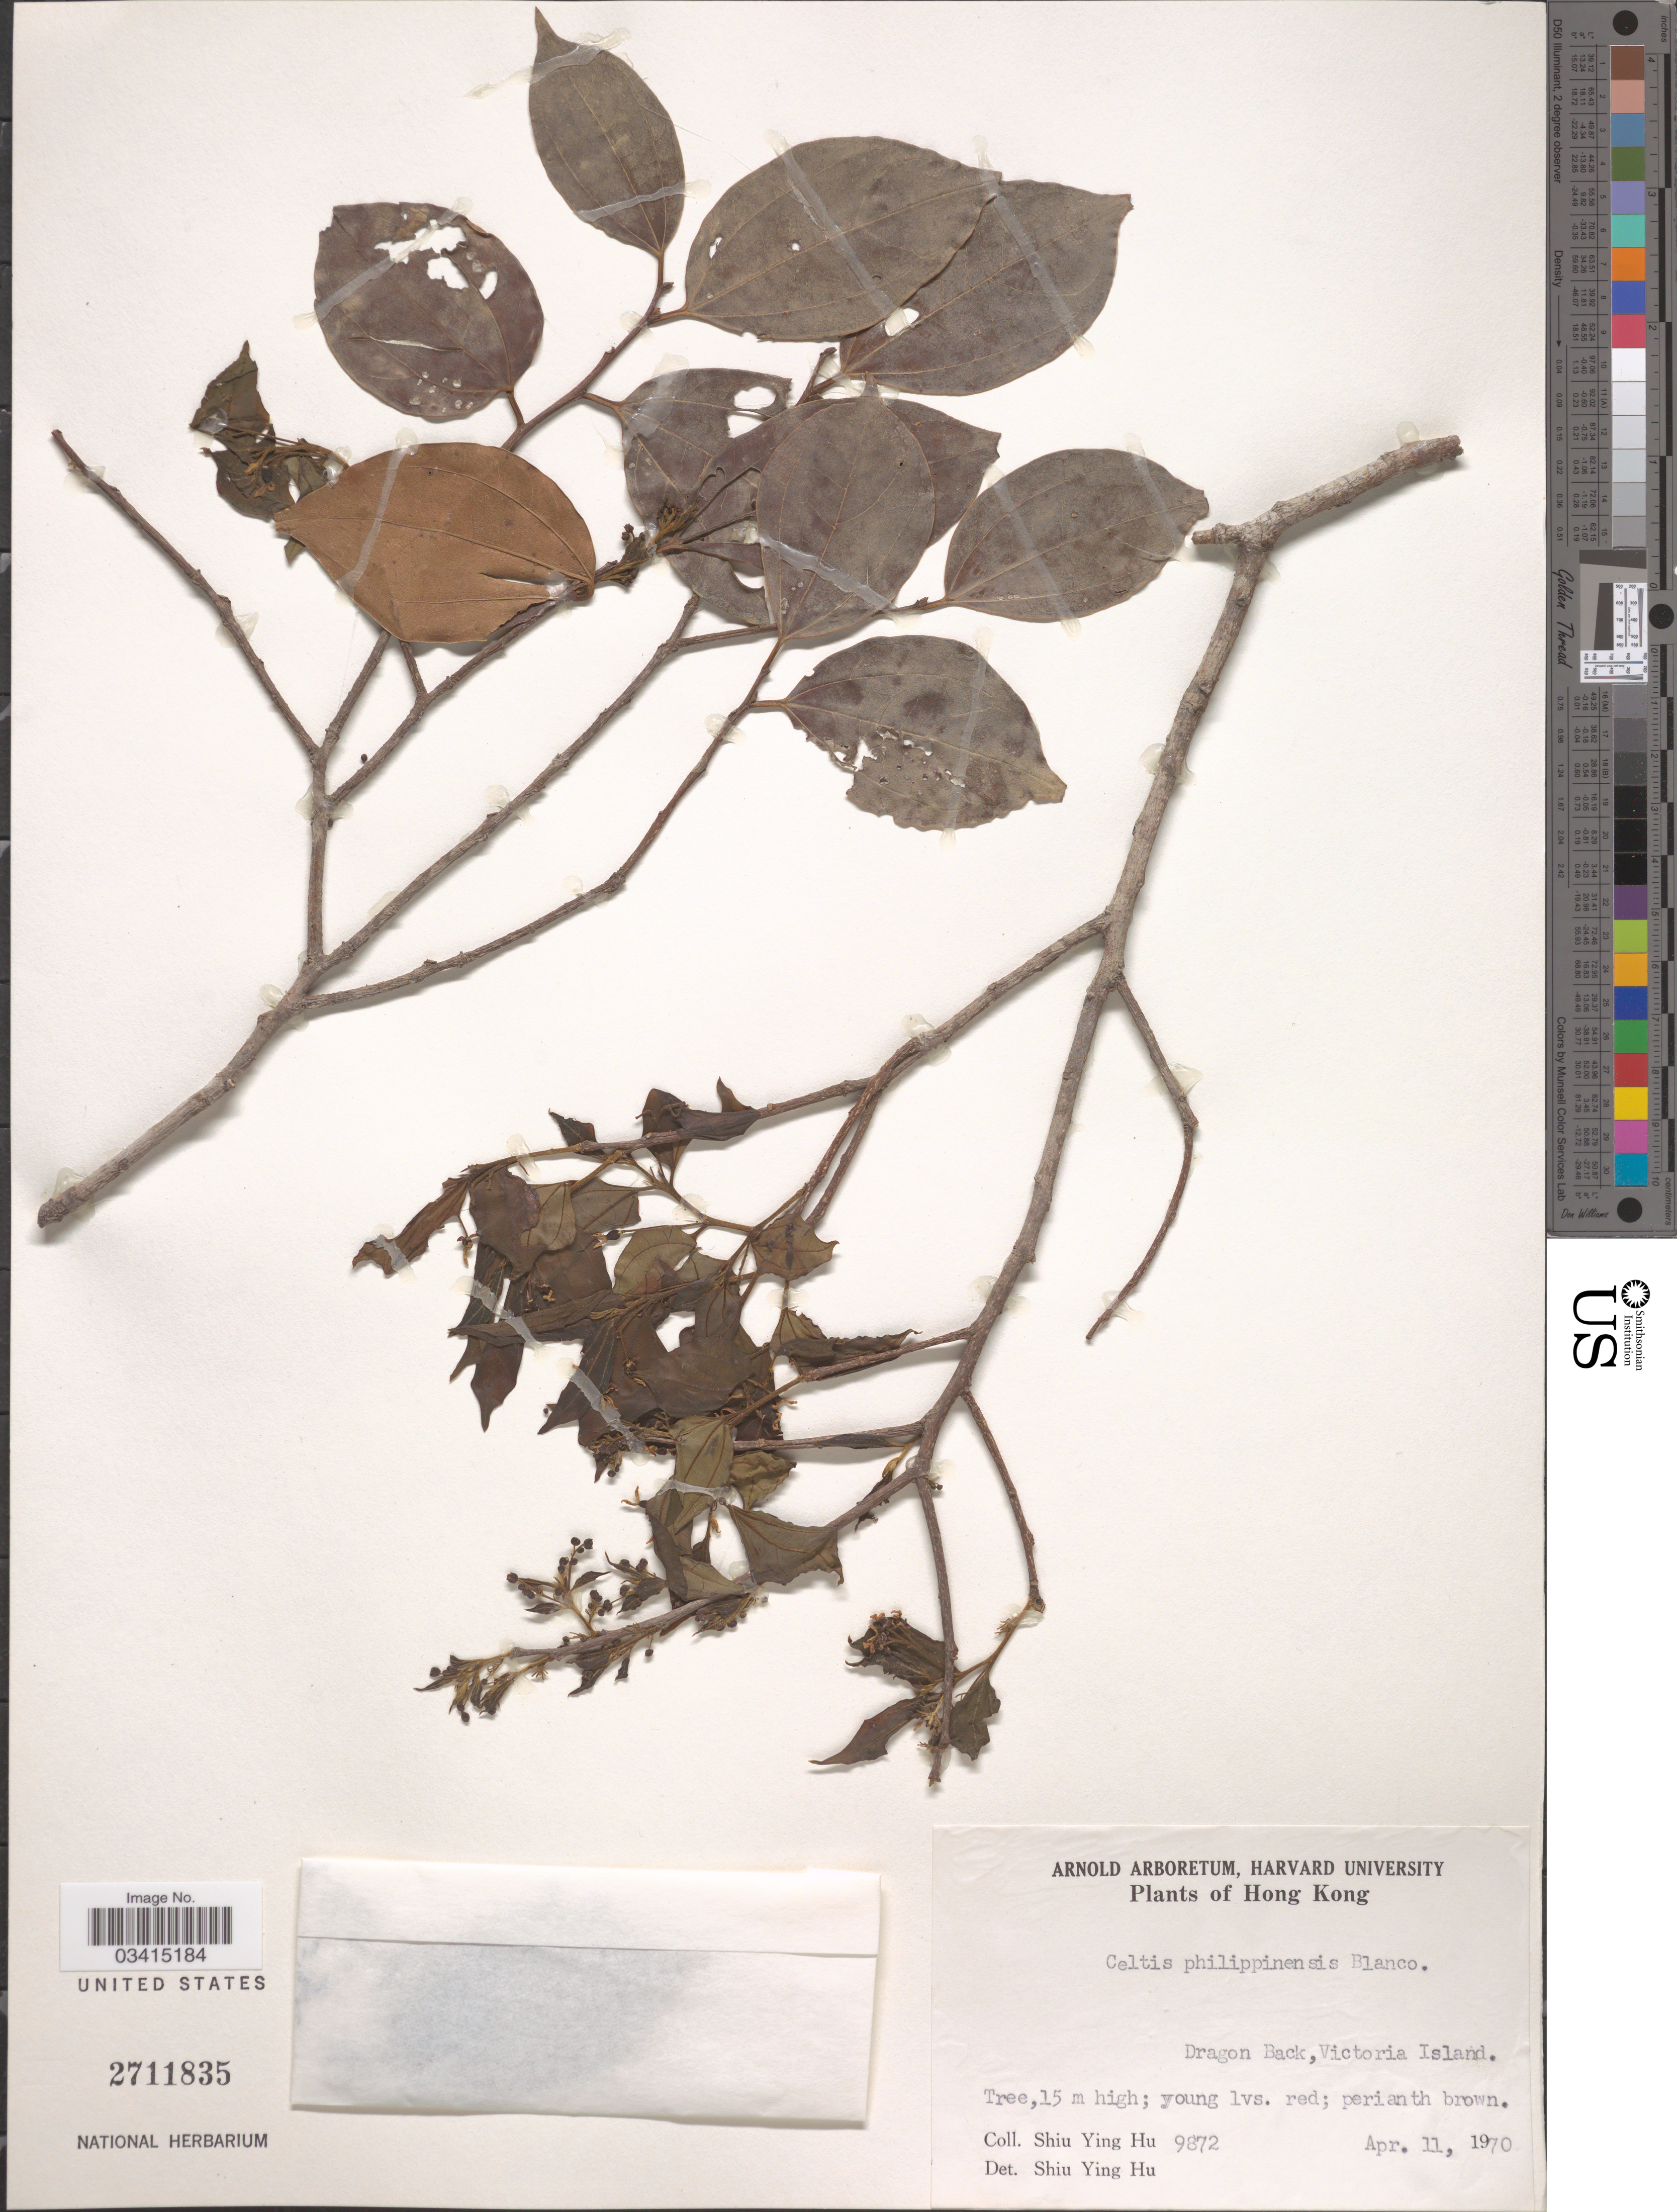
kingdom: Plantae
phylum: Tracheophyta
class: Magnoliopsida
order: Rosales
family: Cannabaceae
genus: Celtis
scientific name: Celtis philippensis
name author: Blanco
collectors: S. Y. Hu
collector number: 9872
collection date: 1970-04-11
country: China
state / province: Hong Kong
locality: Dragon Back, Victoria Island.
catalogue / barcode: US 2711835